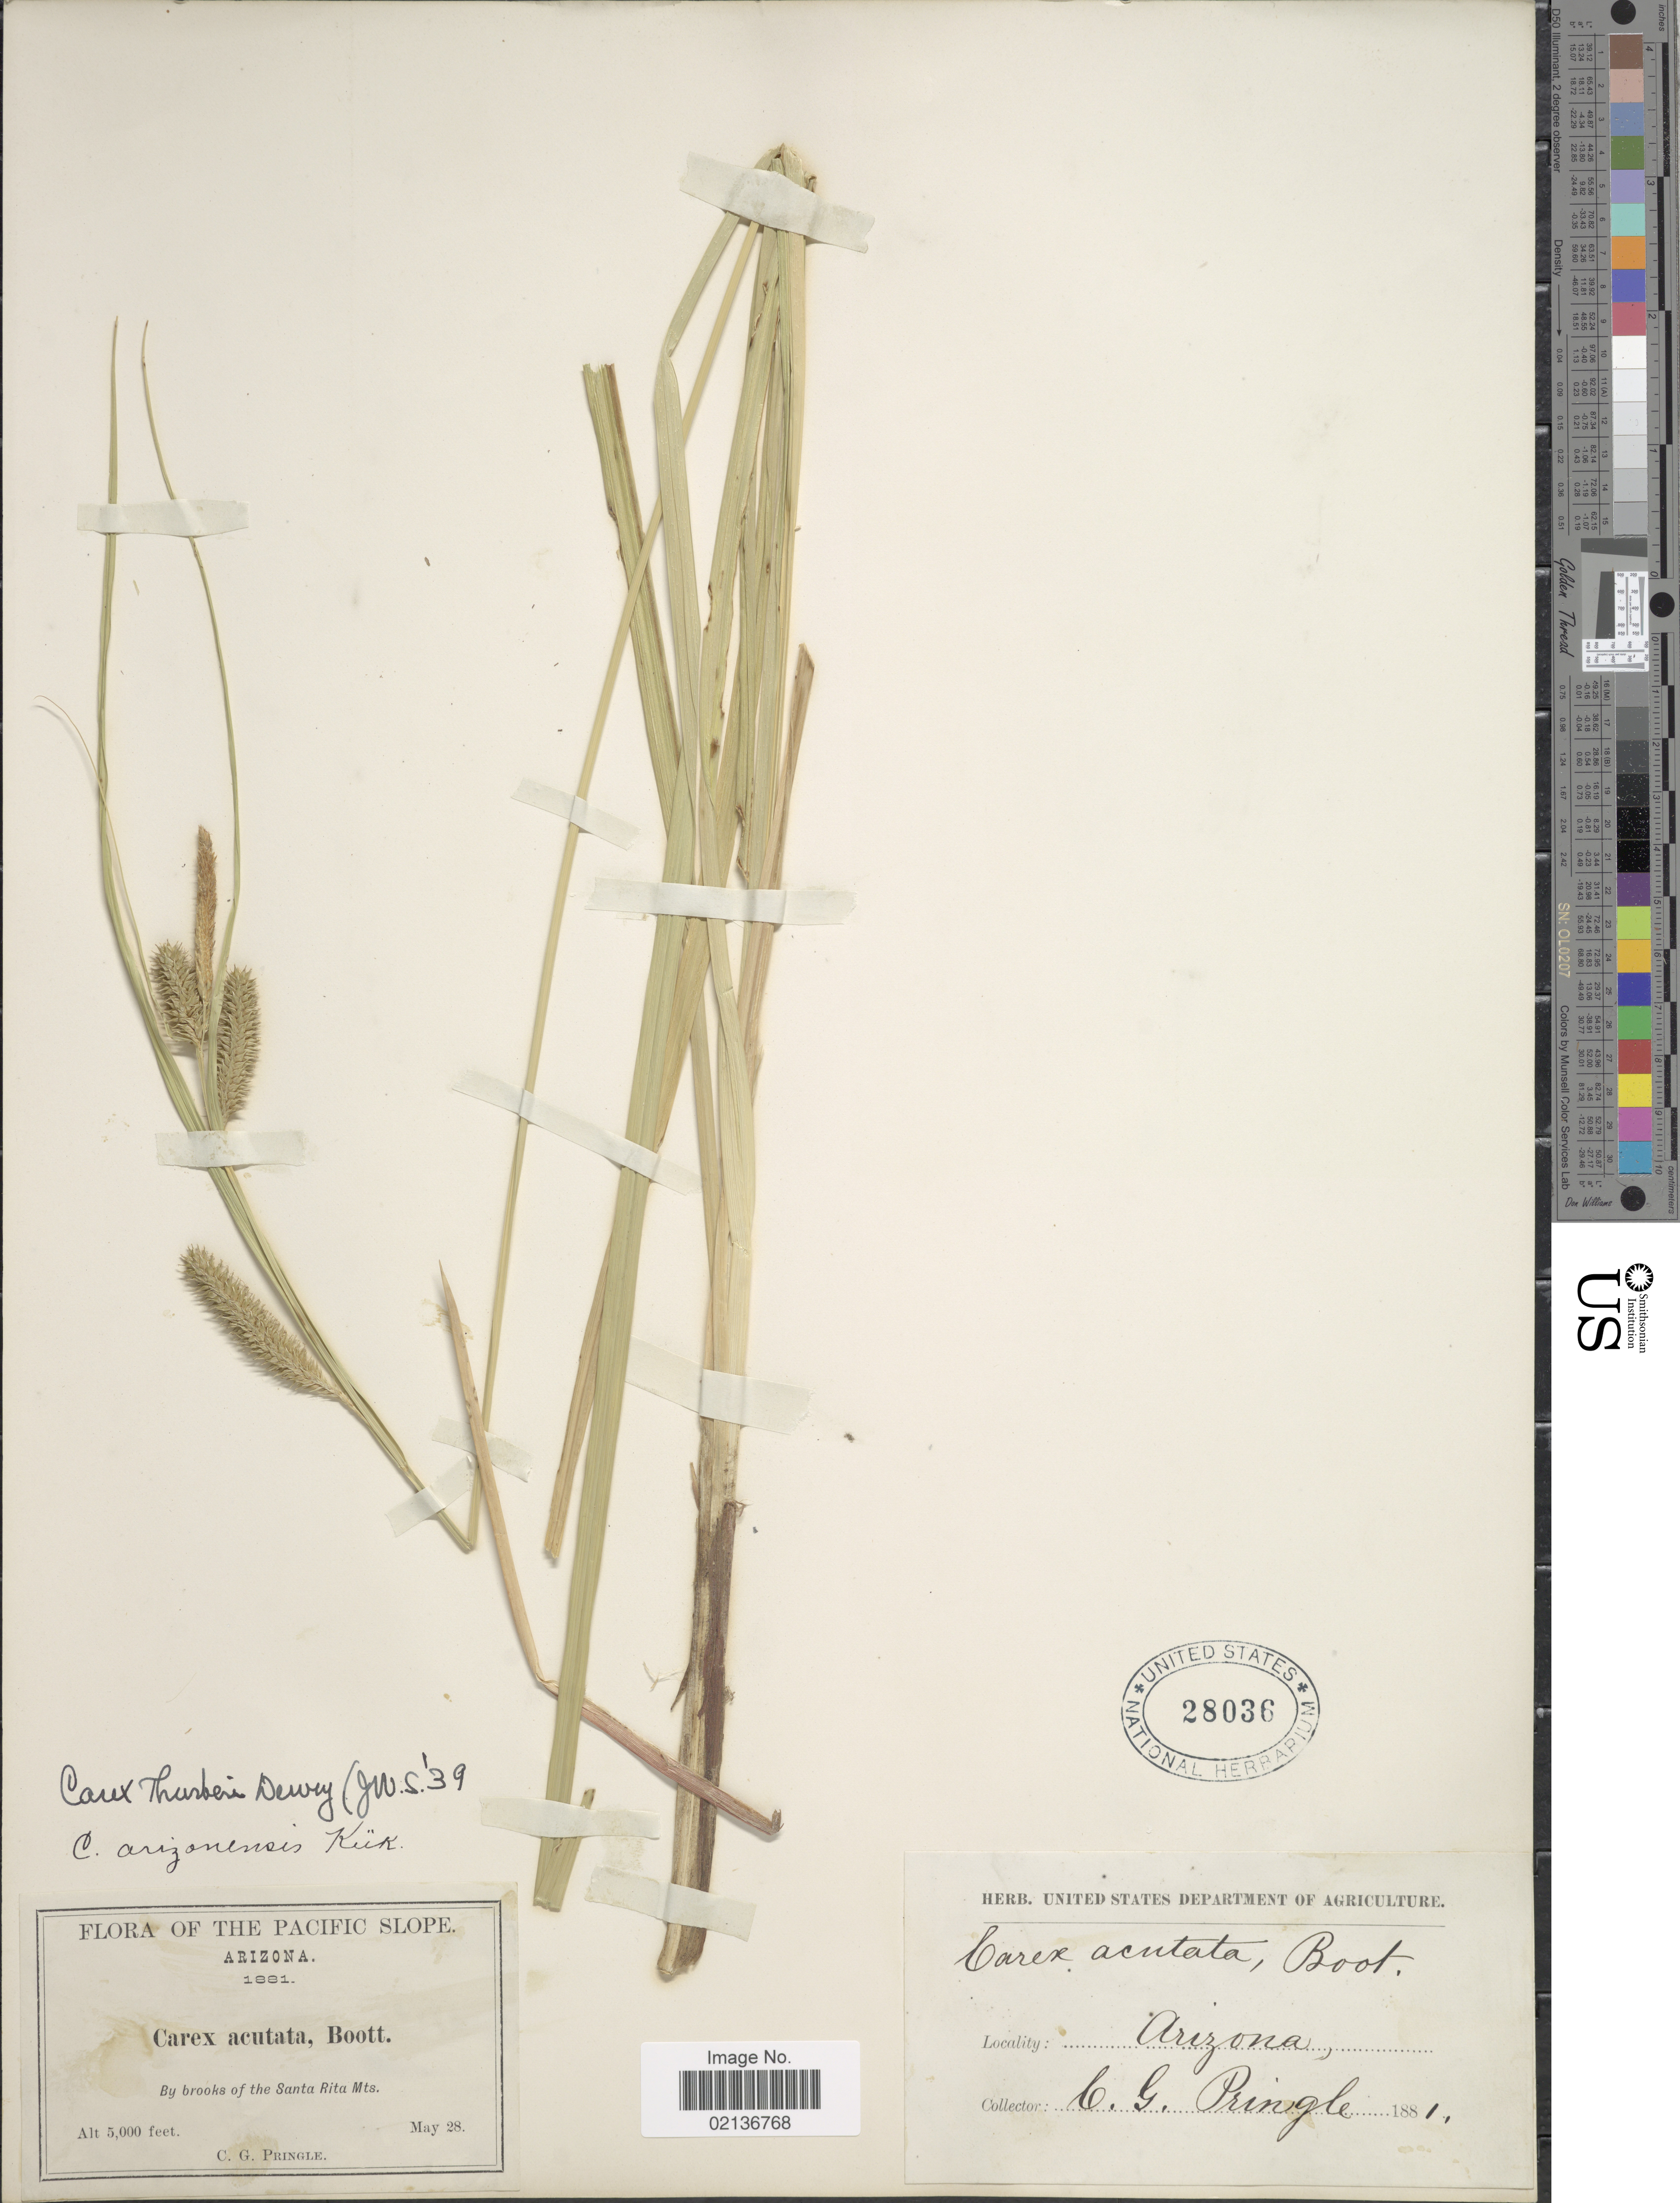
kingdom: Plantae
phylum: Tracheophyta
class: Liliopsida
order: Poales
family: Cyperaceae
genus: Carex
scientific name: Carex thurberi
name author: Dewey ex Torr.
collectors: C. G. Pringle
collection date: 1881-05-28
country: United States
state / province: Arizona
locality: The Pacific Slope, By brooks of the Santa Rita Mts.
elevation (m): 1524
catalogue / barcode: US 28036